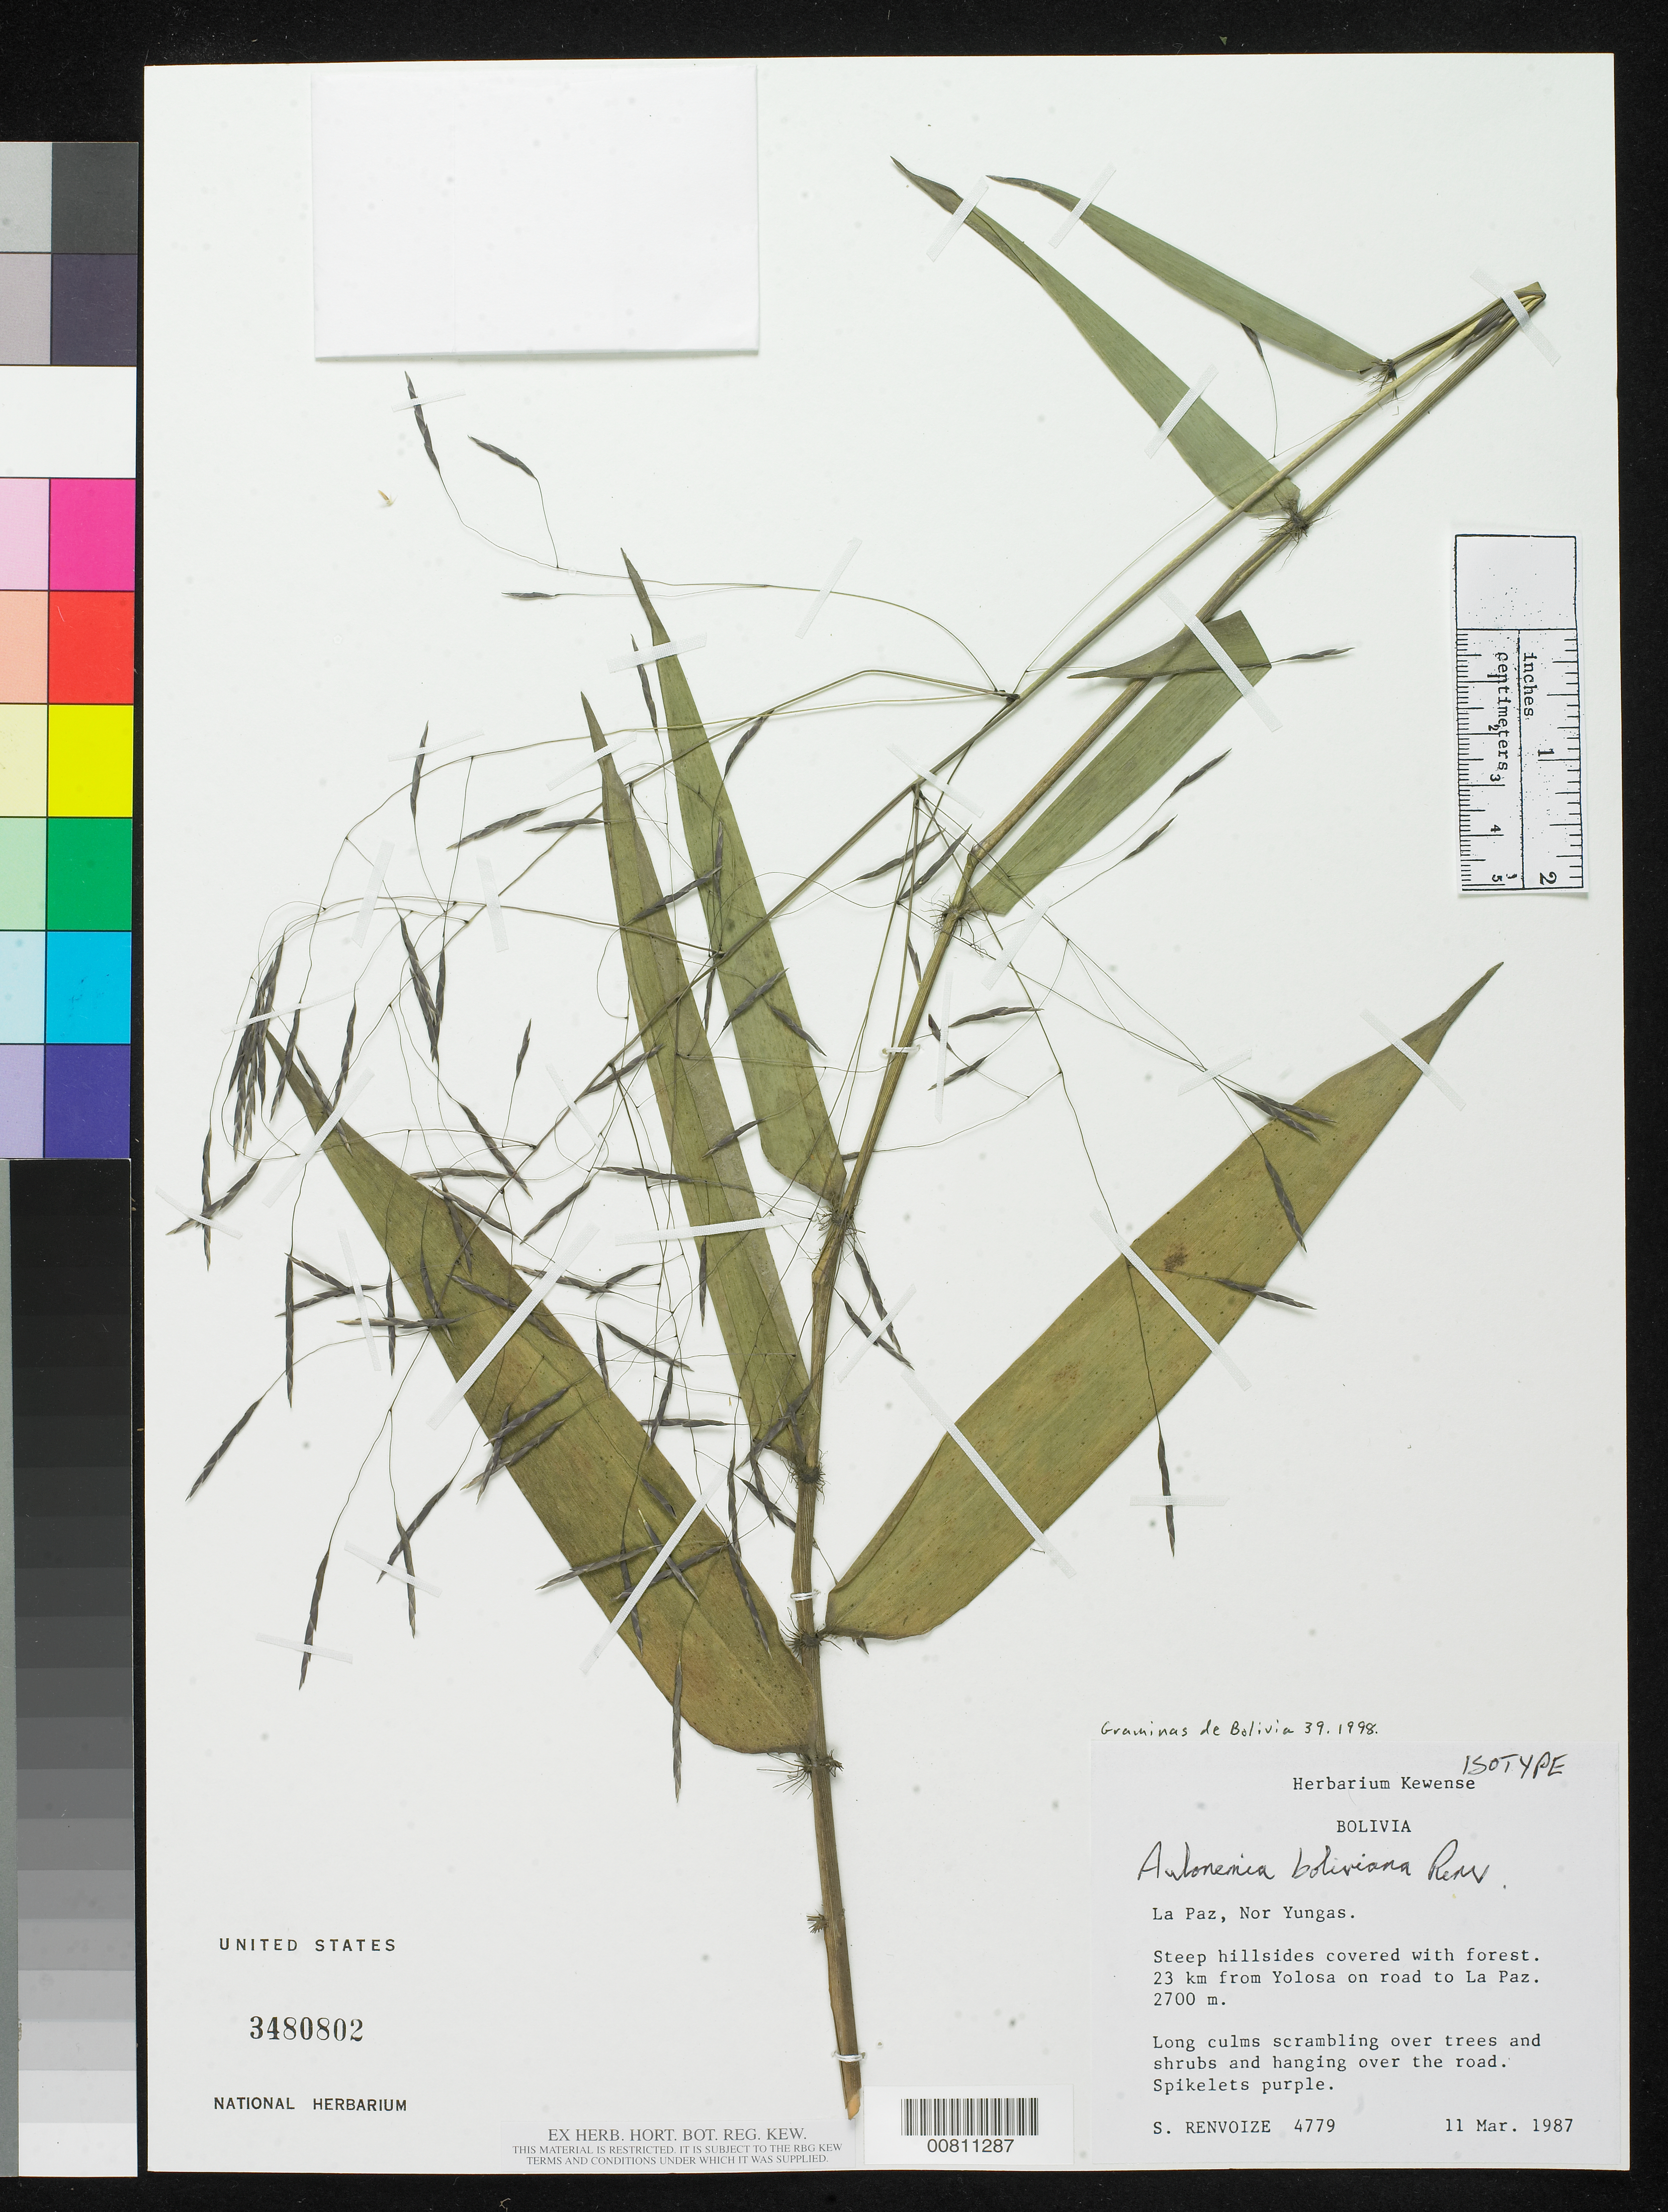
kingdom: Plantae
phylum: Tracheophyta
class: Liliopsida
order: Poales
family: Poaceae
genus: Aulonemia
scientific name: Aulonemia boliviana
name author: Renvoize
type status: Isotype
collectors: S. A. Renvoize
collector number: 4779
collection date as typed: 11 Mar 1987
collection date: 1987-03-11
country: Bolivia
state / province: La Paz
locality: La Paz, Nor Yungas. 23 km from Yolosa on road to La Paz.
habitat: Steep hillsides covered with forest.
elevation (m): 2700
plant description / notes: Holotype at LPB.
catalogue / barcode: US 3480802